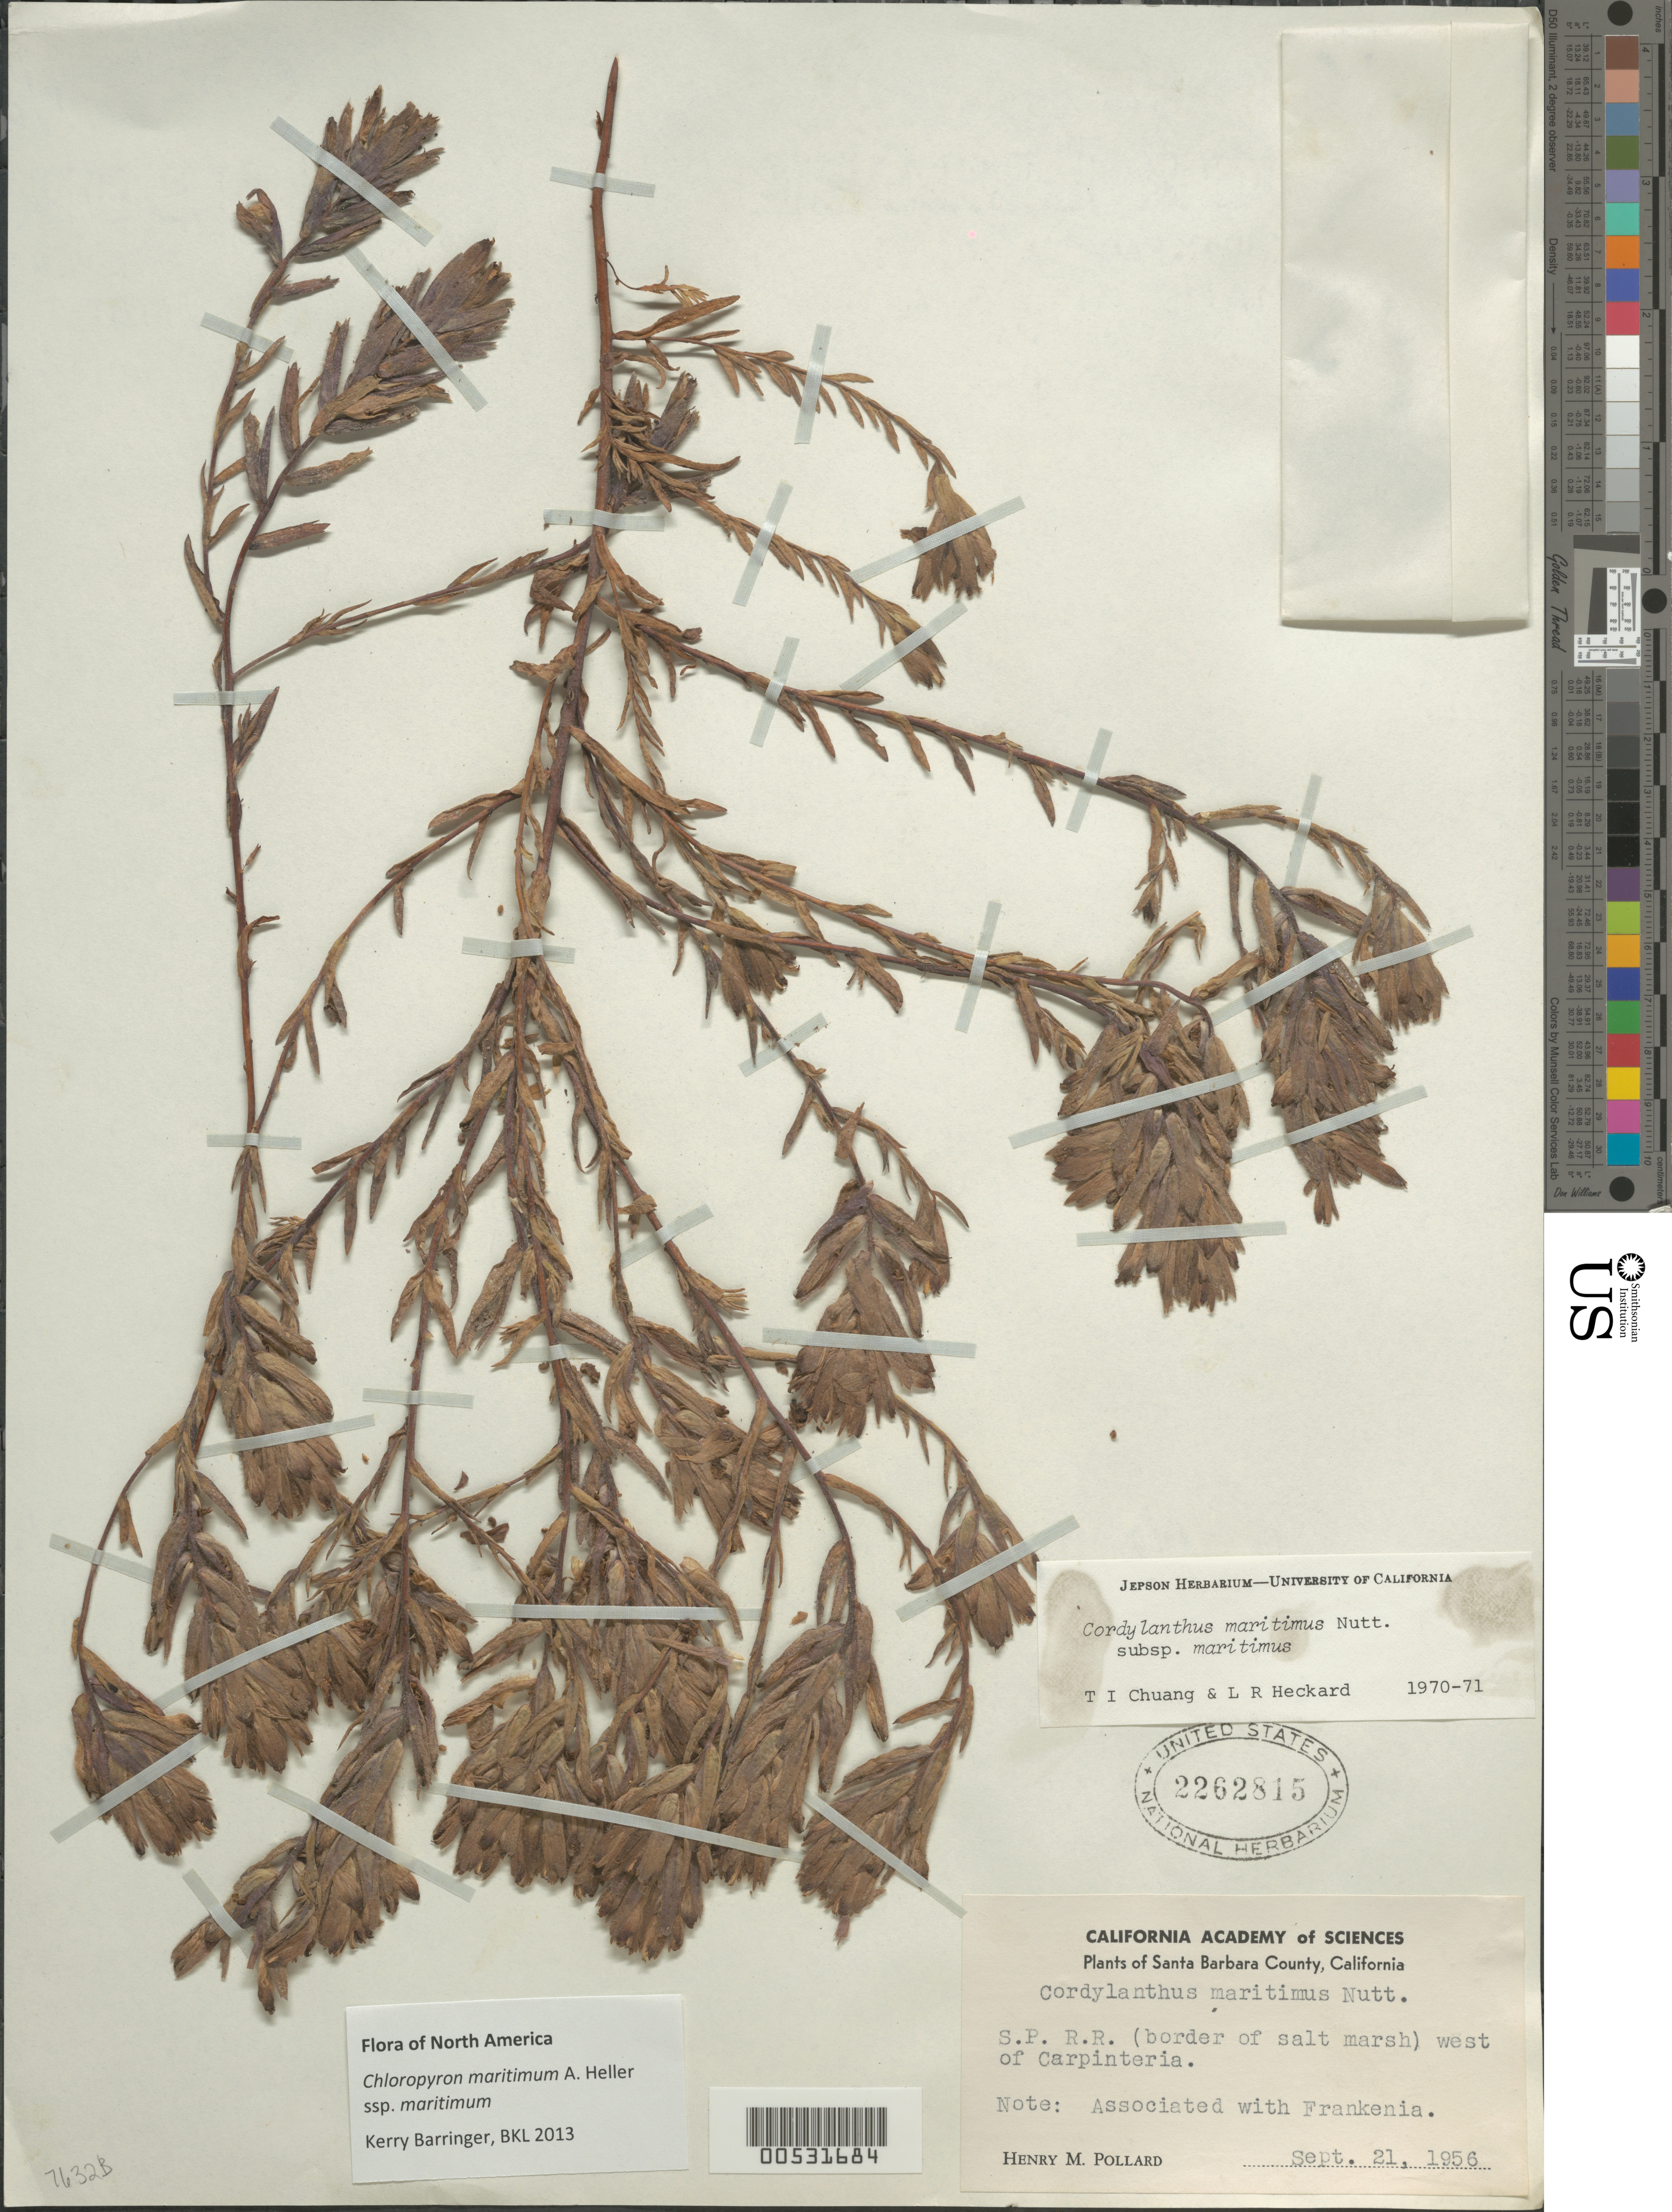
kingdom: Plantae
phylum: Tracheophyta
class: Magnoliopsida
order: Lamiales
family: Orobanchaceae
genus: Chloropyron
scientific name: Chloropyron maritimum subsp. maritimum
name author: (Nutt. ex Benth.) A. Heller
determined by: Chuang, T. I.; Heckard, Lawrence R.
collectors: H. M. Pollard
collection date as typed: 21 Sep 1956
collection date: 1956-09-21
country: United States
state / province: California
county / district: Santa Barbara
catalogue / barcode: US 2262815